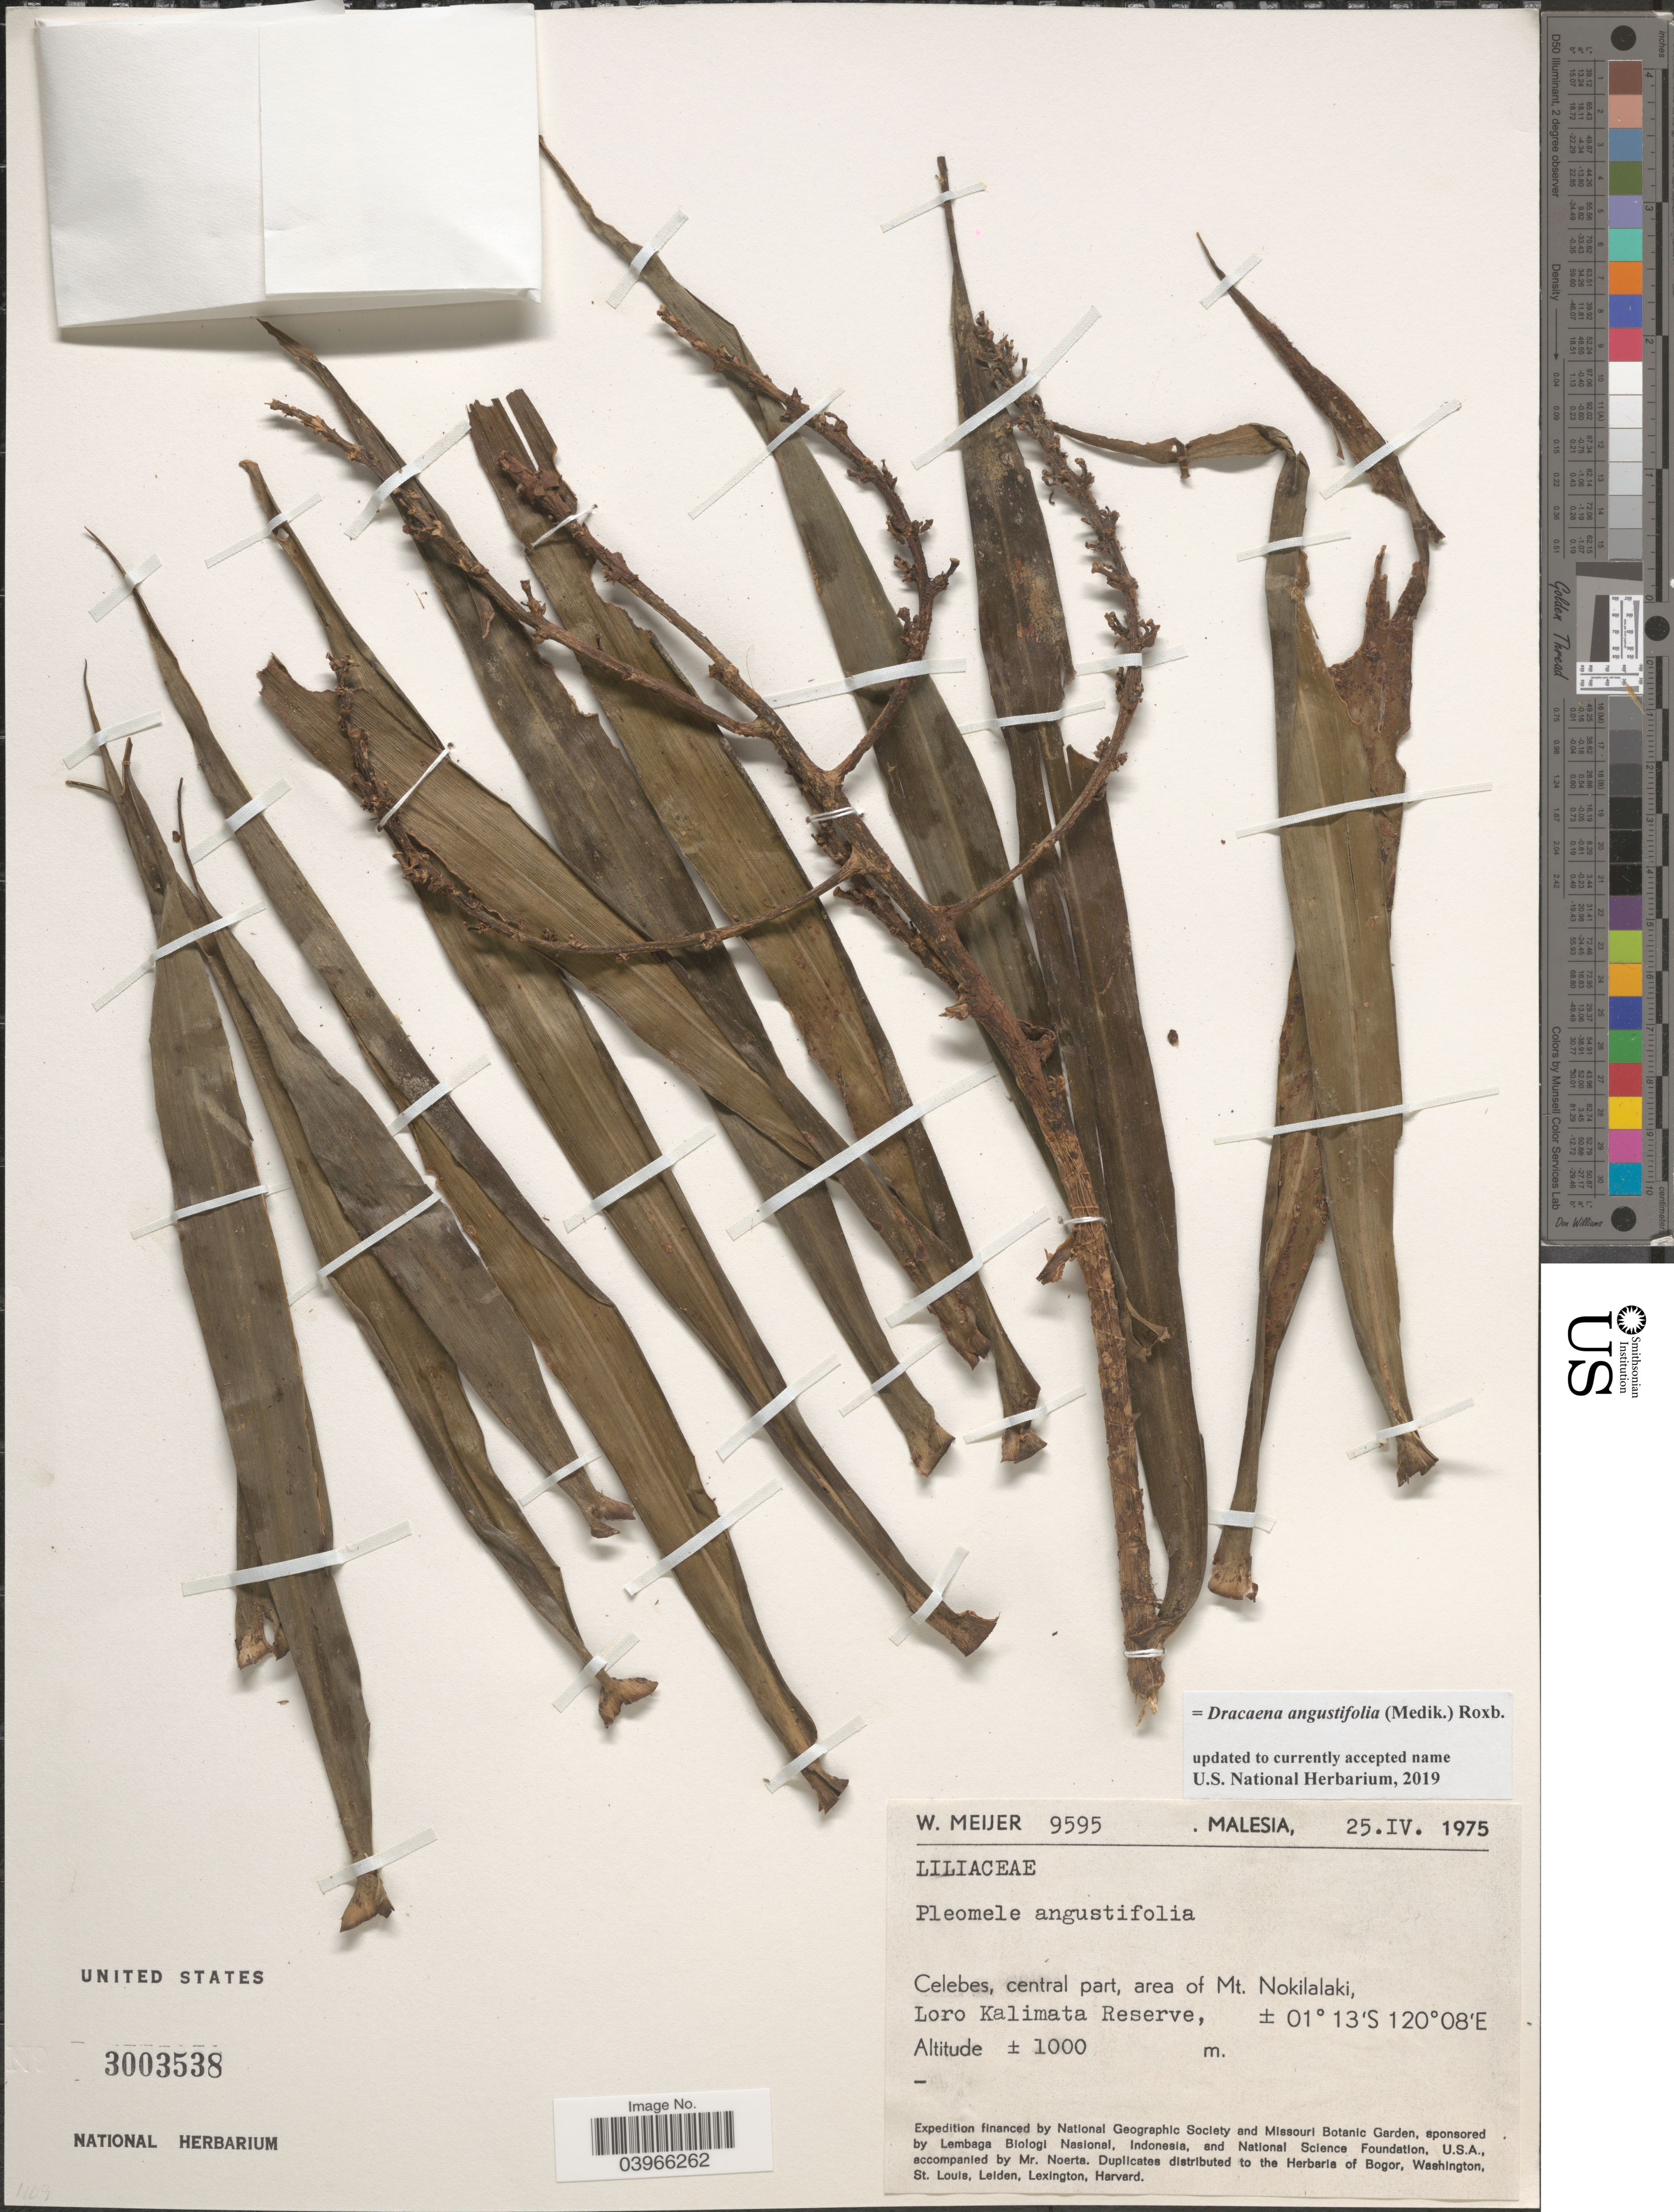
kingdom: Plantae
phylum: Tracheophyta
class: Liliopsida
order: Asparagales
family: Asparagaceae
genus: Dracaena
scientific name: Dracaena angustifolia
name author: (Medik.) Roxb.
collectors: W. Meijer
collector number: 9595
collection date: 1975-04-25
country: Malaysia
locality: Malesia. Celebes, central part, area of Mt. Nokilalaki, Loro Kalimata Reserve.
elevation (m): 1000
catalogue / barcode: US 3003538